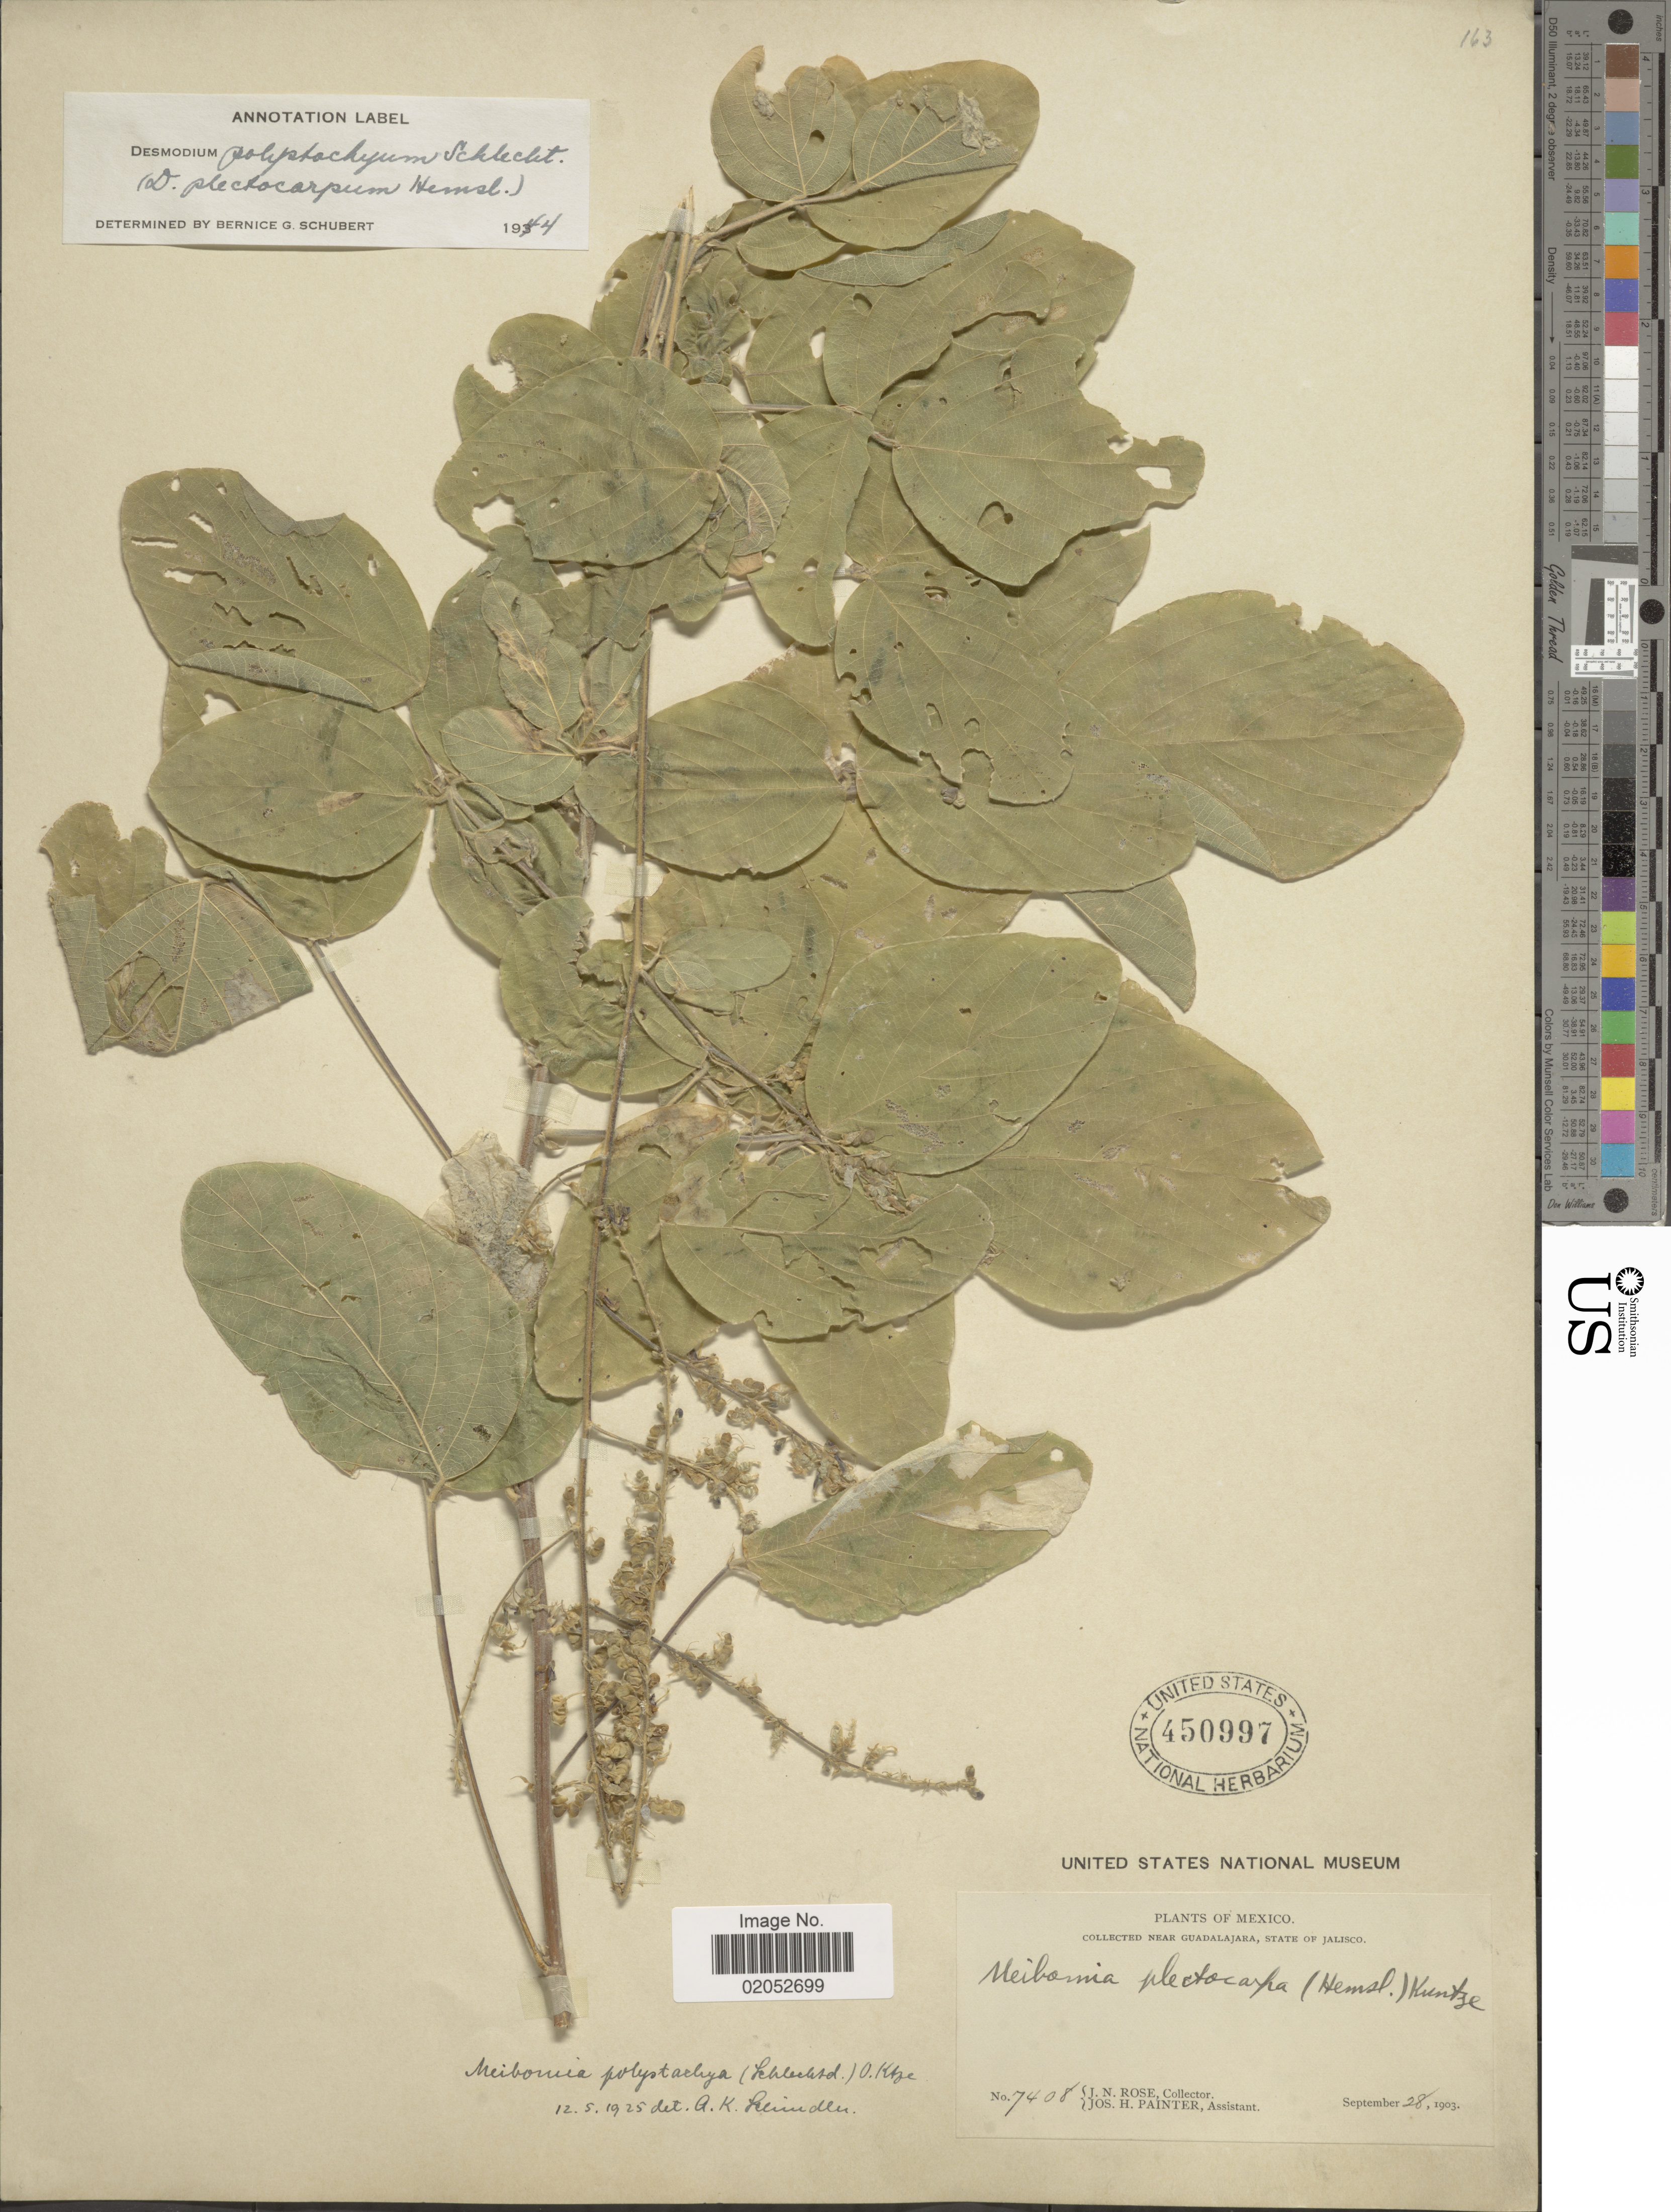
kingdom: Plantae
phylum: Tracheophyta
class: Magnoliopsida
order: Fabales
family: Fabaceae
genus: Desmodium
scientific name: Desmodium polystachyum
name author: Schltdl.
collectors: J. N. Rose & J. H. Painter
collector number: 7408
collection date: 1903-09-28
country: Mexico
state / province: Jalisco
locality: Near Guadalajara, State of Jalisco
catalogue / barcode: US 450997